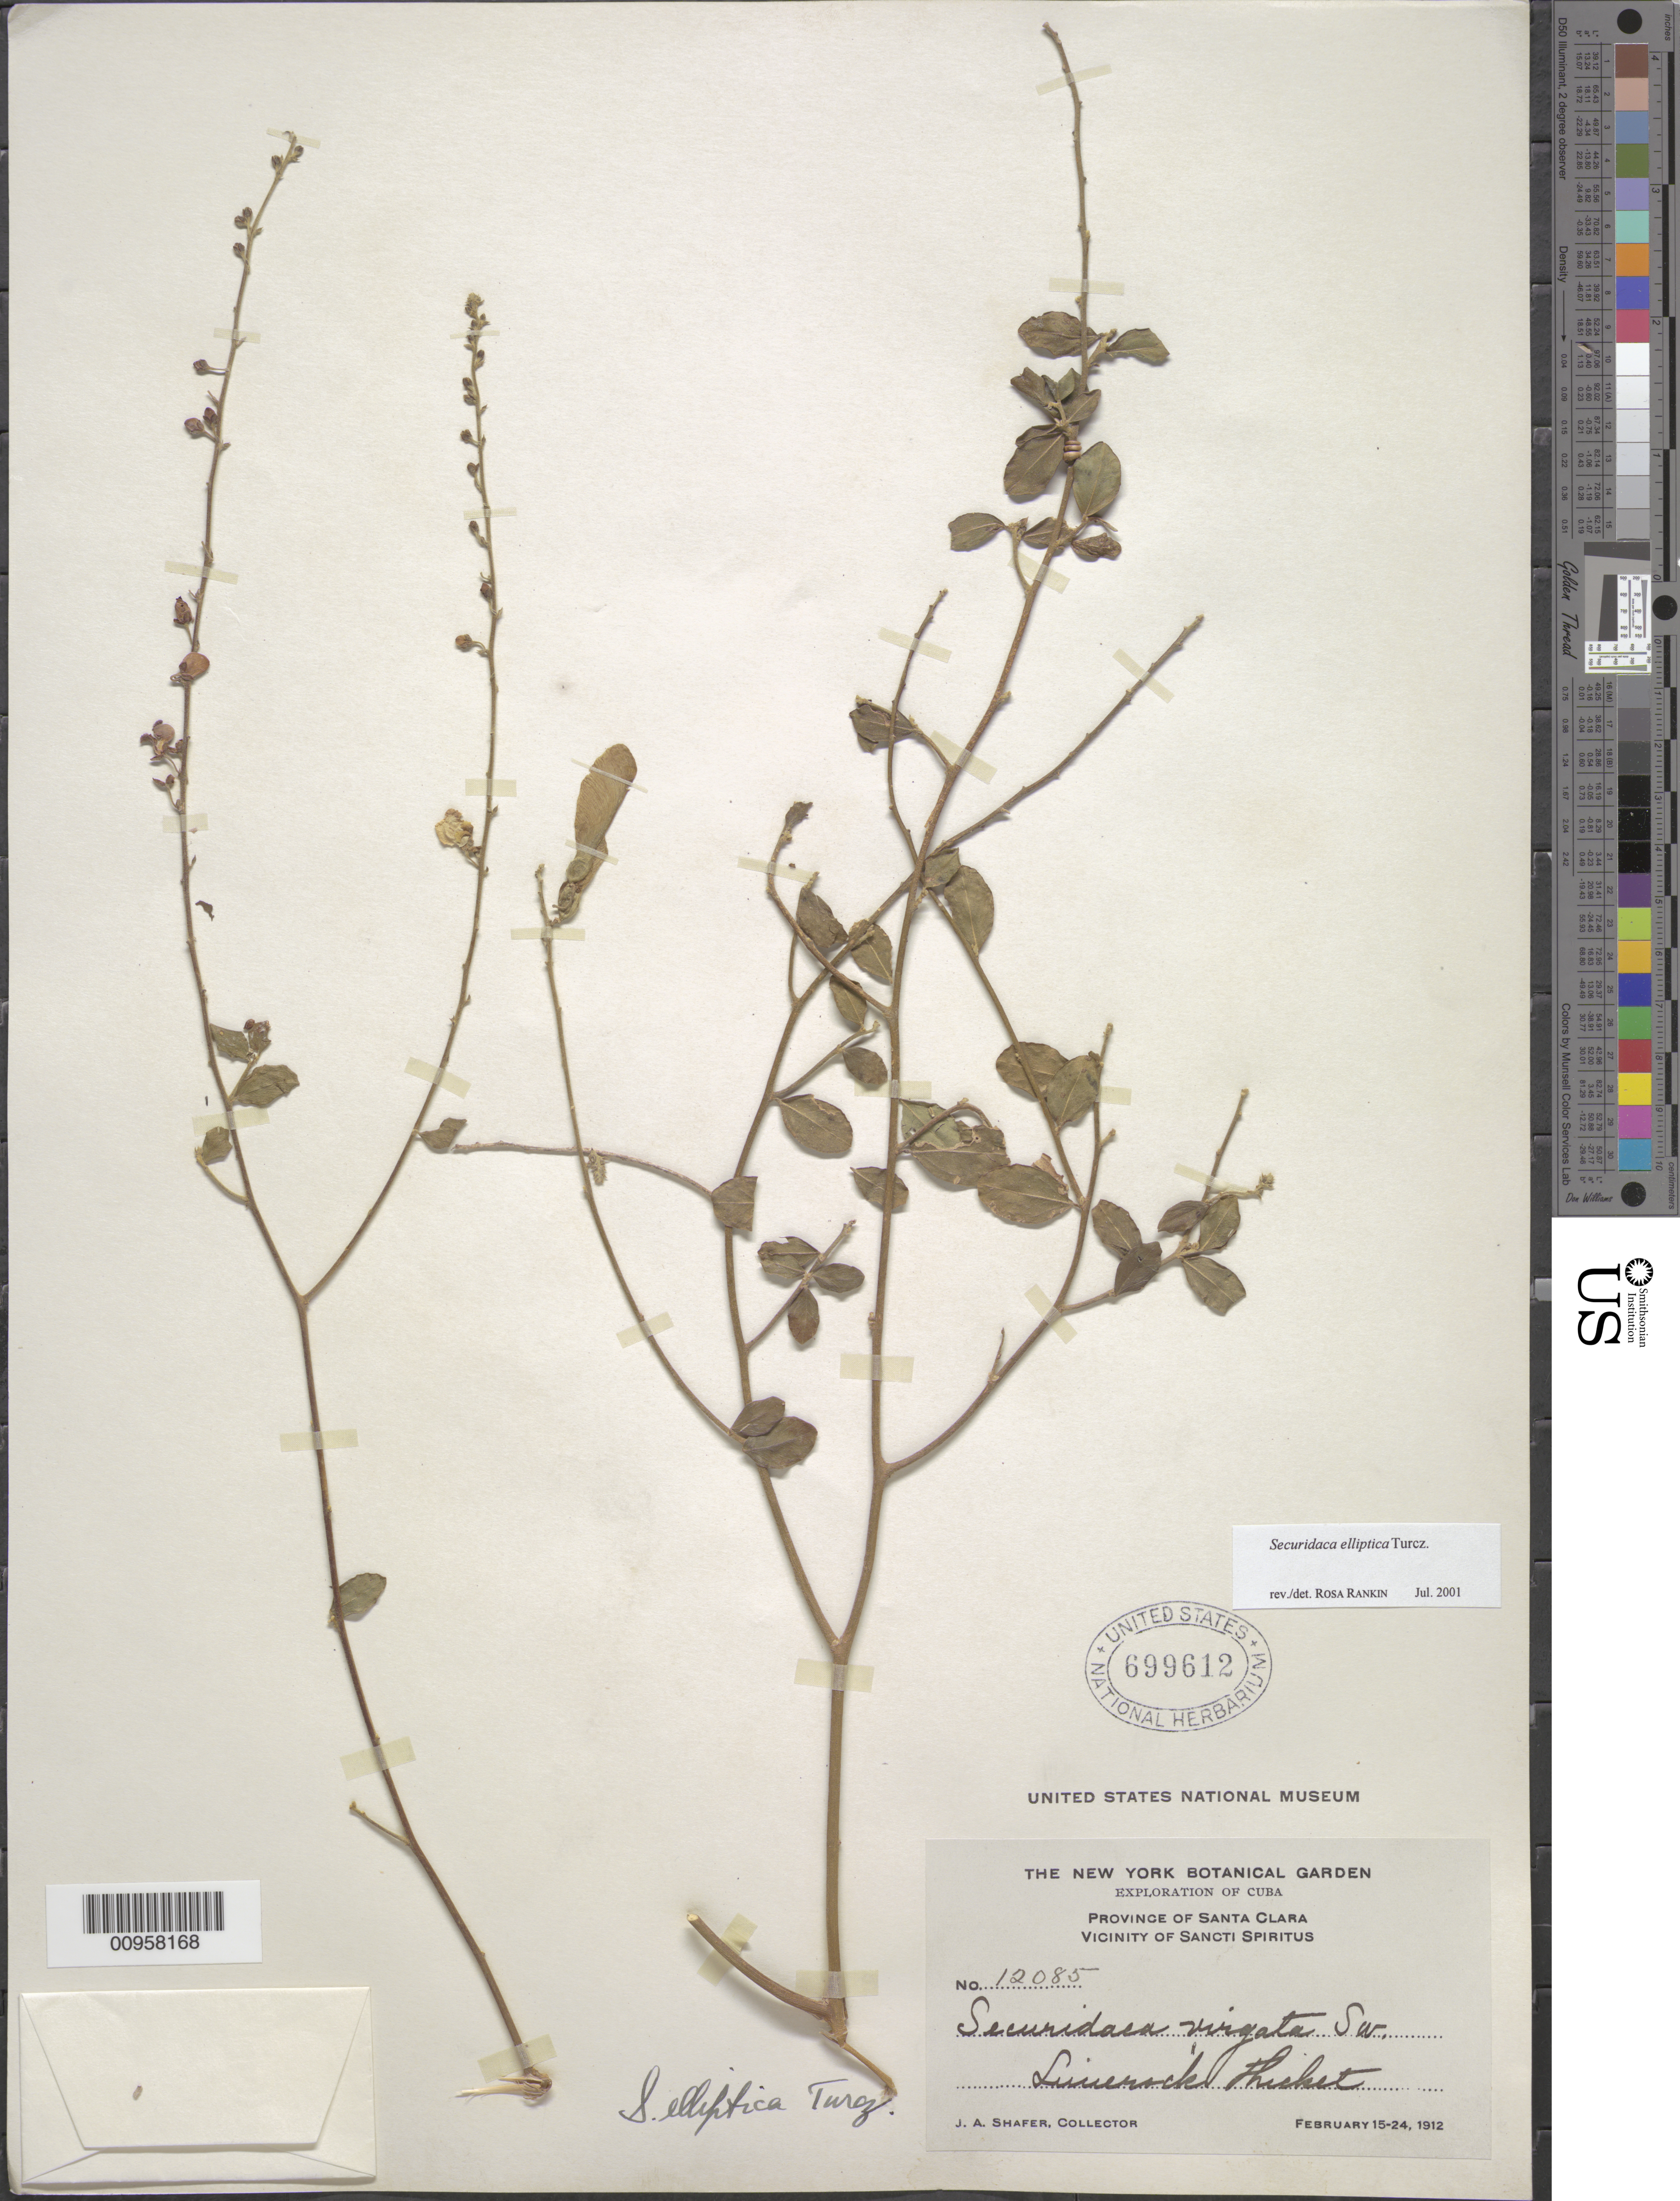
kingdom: Plantae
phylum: Tracheophyta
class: Magnoliopsida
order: Fabales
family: Polygalaceae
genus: Securidaca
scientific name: Securidaca elliptica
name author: Turcz.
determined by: Rankin Rodriguez, Rosa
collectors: J. A. Shafer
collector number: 12085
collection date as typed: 15 Feb 1912 to 24 Feb 1912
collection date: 1912-02-15/1912-02-24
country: Cuba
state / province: Las Villas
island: Cuba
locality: Vicinity of Sancti Spiritus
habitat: Limerock thicket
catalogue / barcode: US 699612